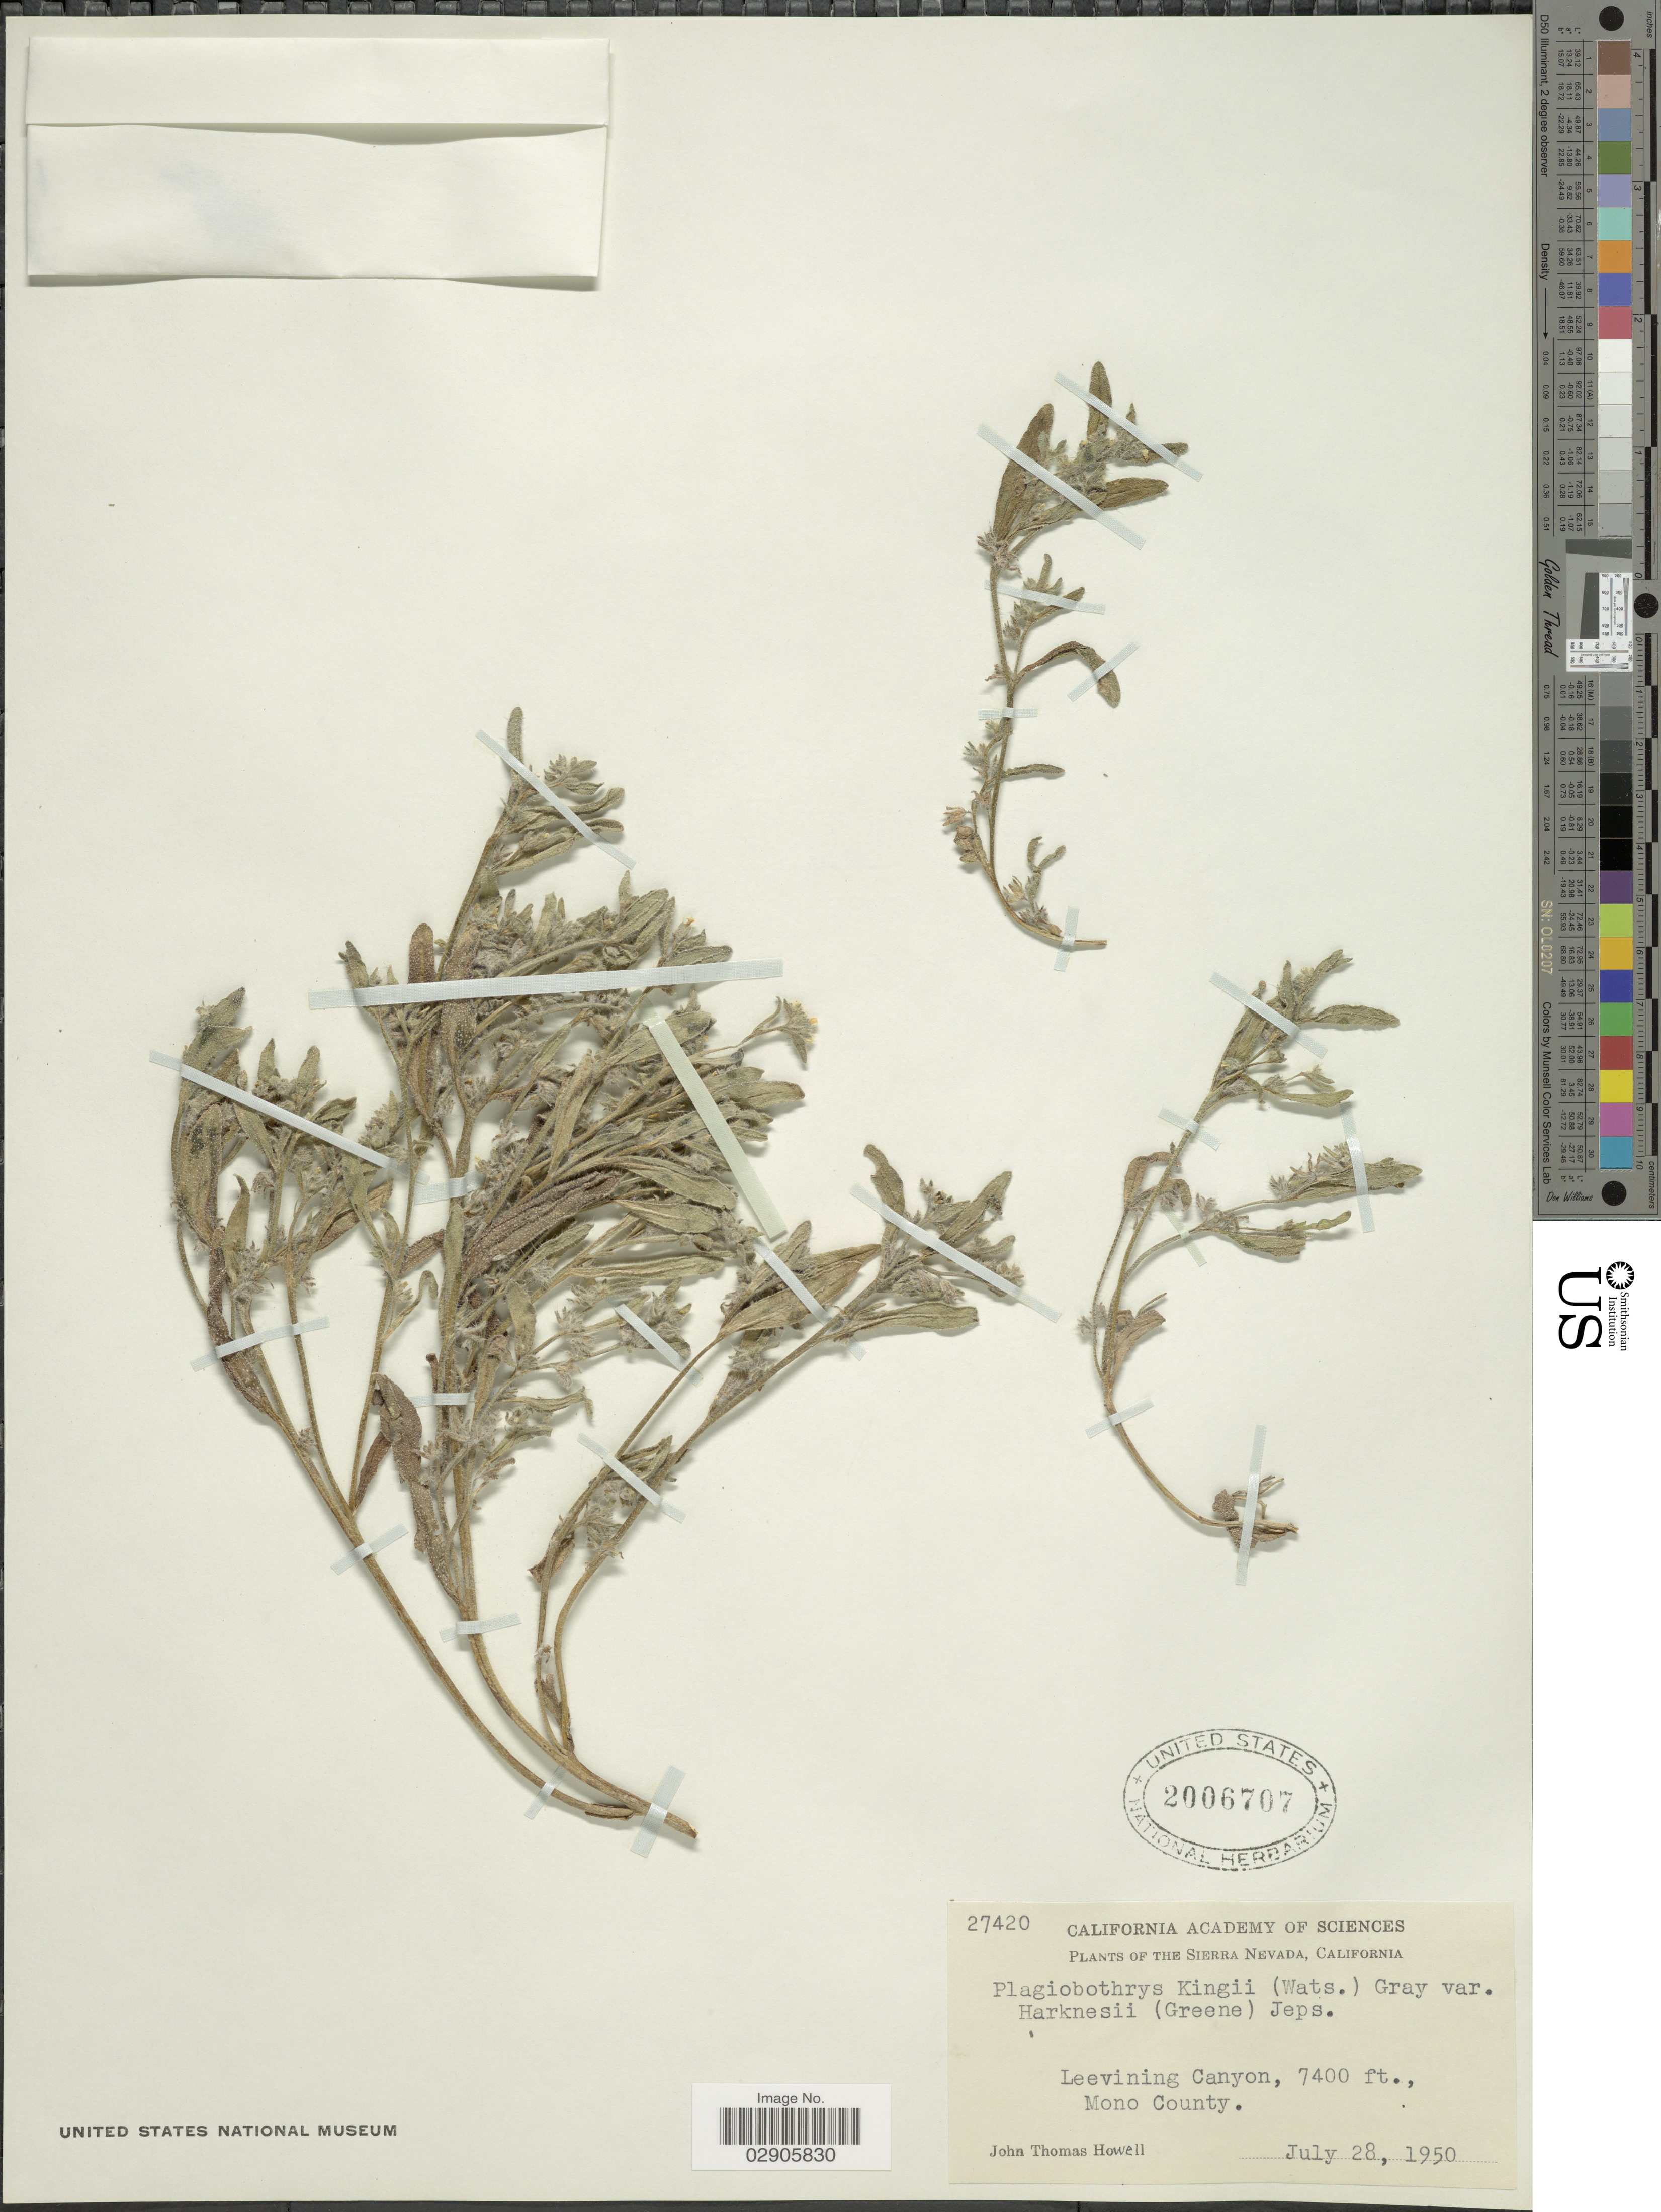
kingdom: Plantae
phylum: Tracheophyta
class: Magnoliopsida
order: Boraginales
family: Boraginaceae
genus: Plagiobothrys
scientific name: Plagiobothrys kingii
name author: (S. Watson) A. Gray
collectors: J. T. Howell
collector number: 27420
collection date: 1950-07-28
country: United States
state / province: California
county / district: Mono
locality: The Sierra Nevada. Leevining Canyon, Mono County.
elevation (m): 2256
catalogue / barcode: US 2006707